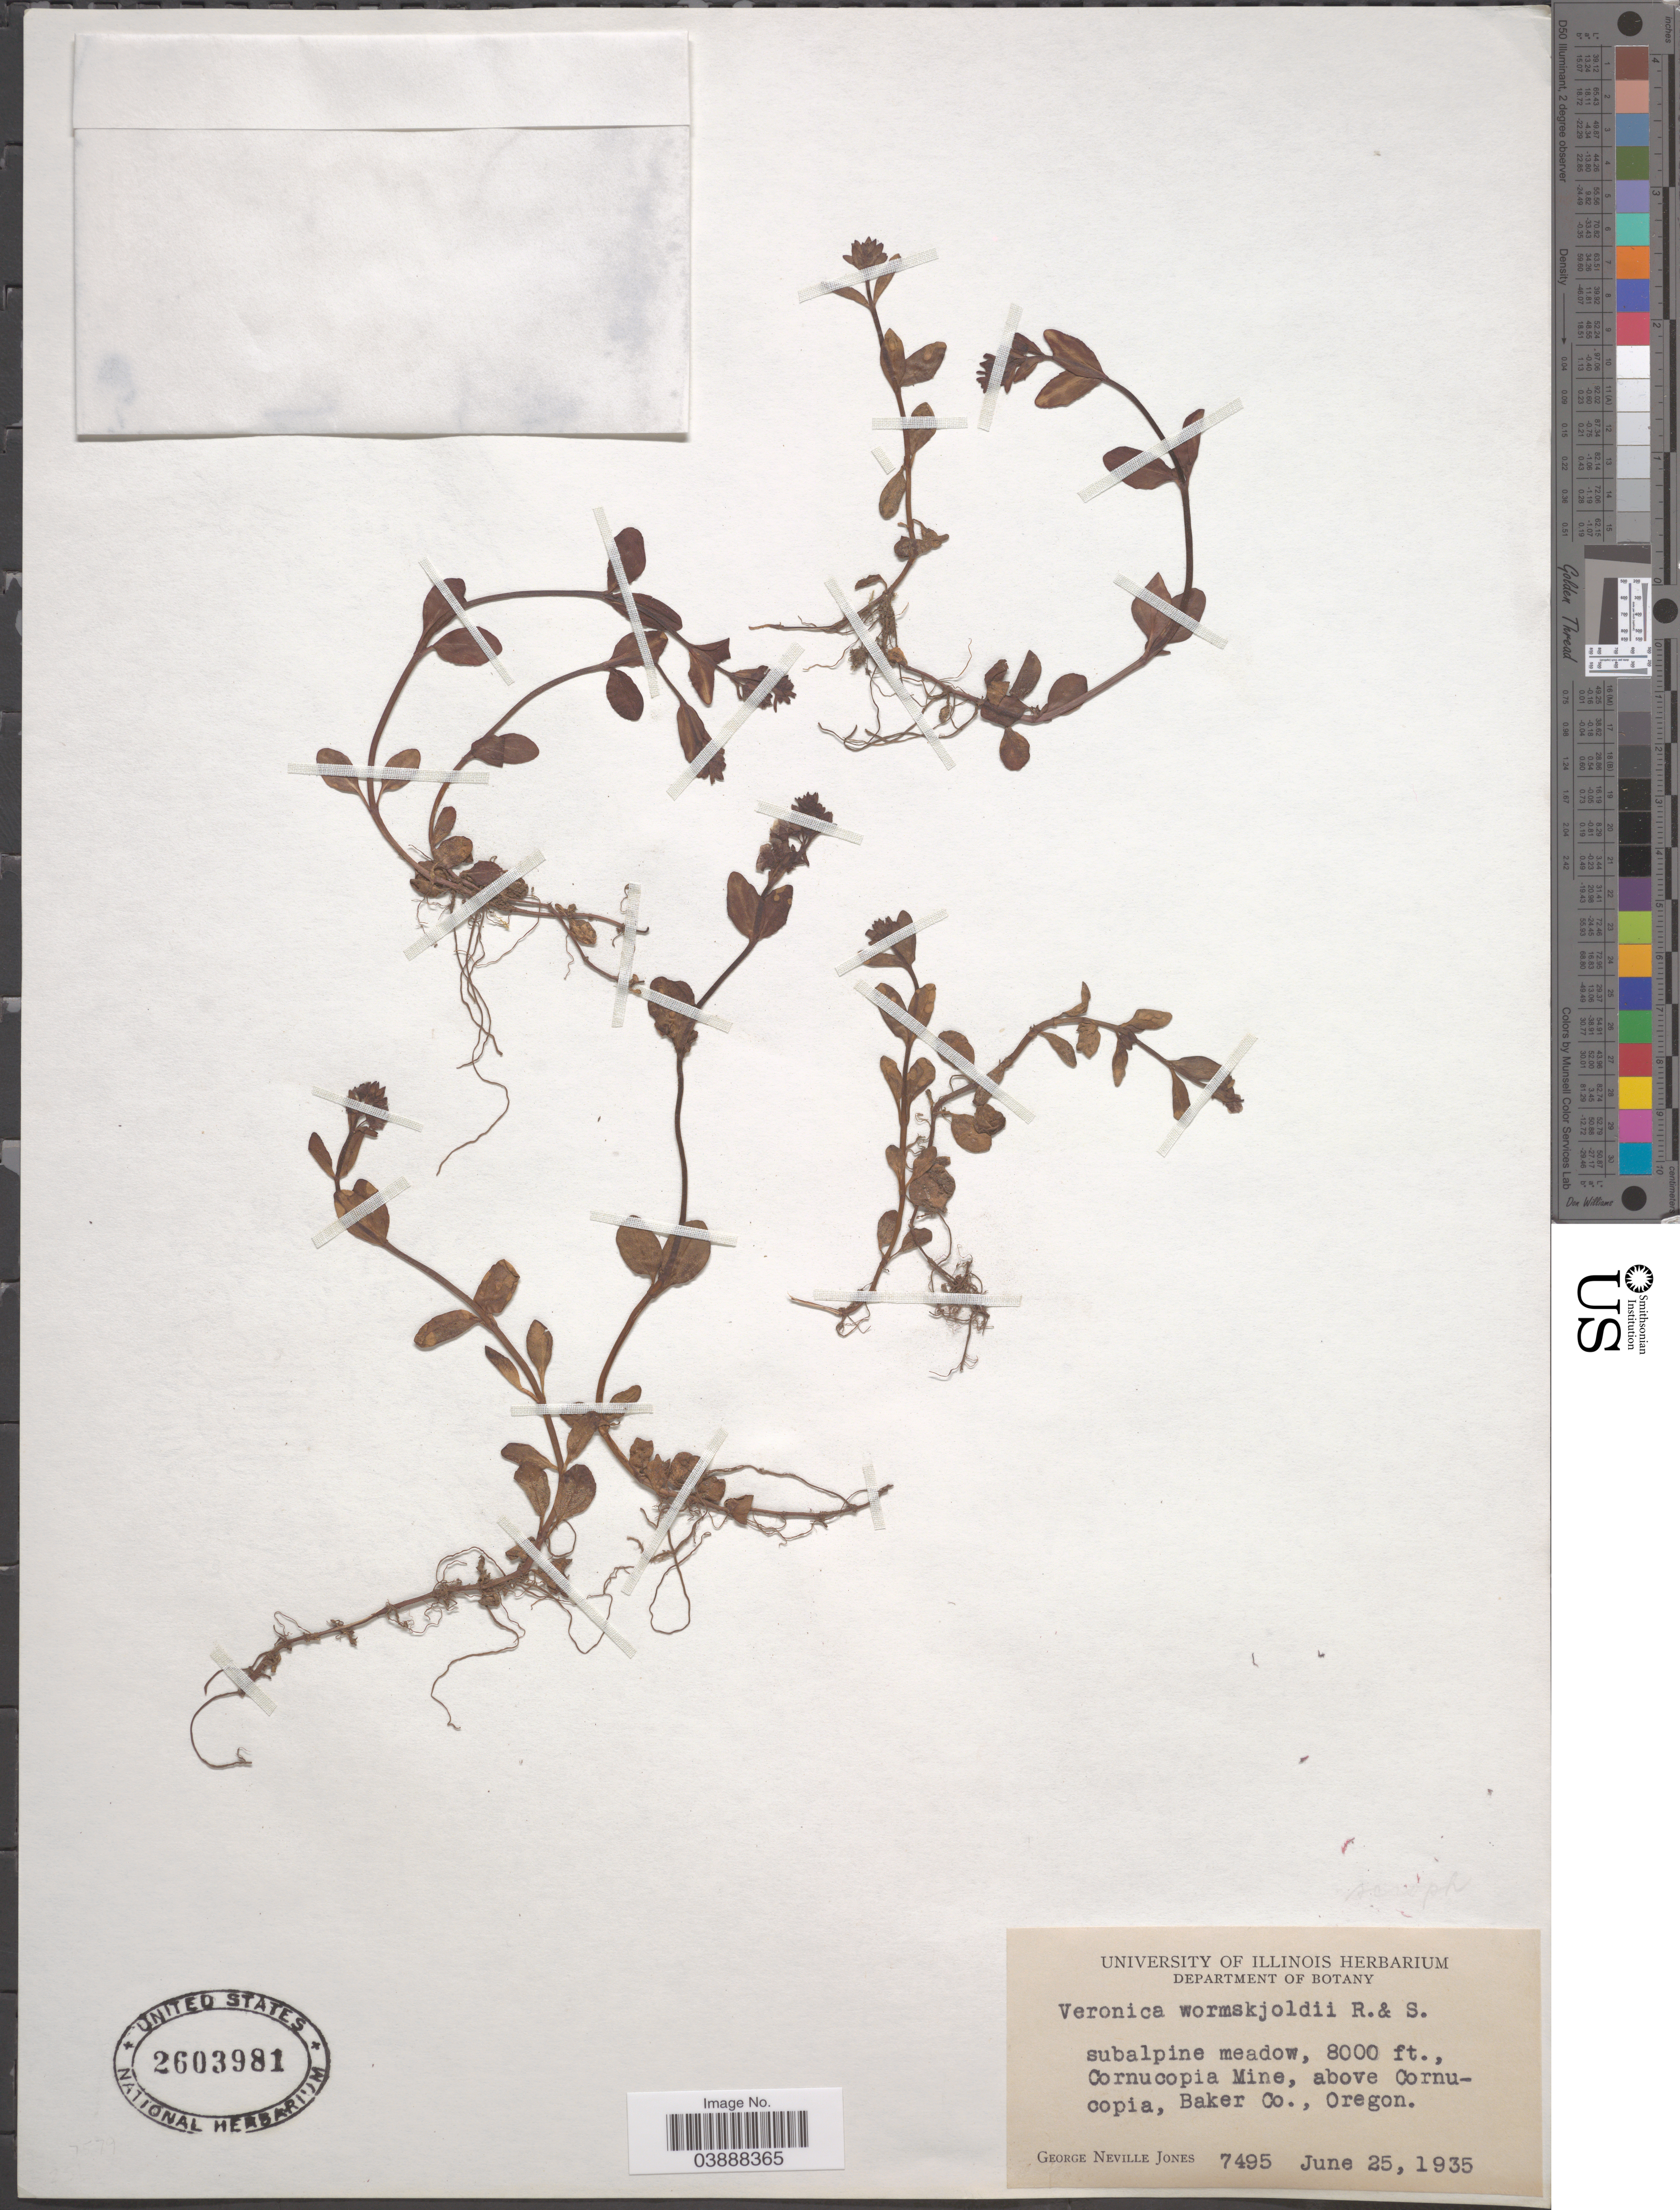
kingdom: Plantae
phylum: Tracheophyta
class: Magnoliopsida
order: Lamiales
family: Plantaginaceae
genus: Veronica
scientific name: Veronica wormskjoldii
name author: Roem. & Schult.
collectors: G. N. Jones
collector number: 7495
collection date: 1935-06-25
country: United States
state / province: Oregon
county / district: Baker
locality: Cornucopia Mine, above Cornucopia, Baker Co.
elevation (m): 2438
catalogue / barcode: US 2603981